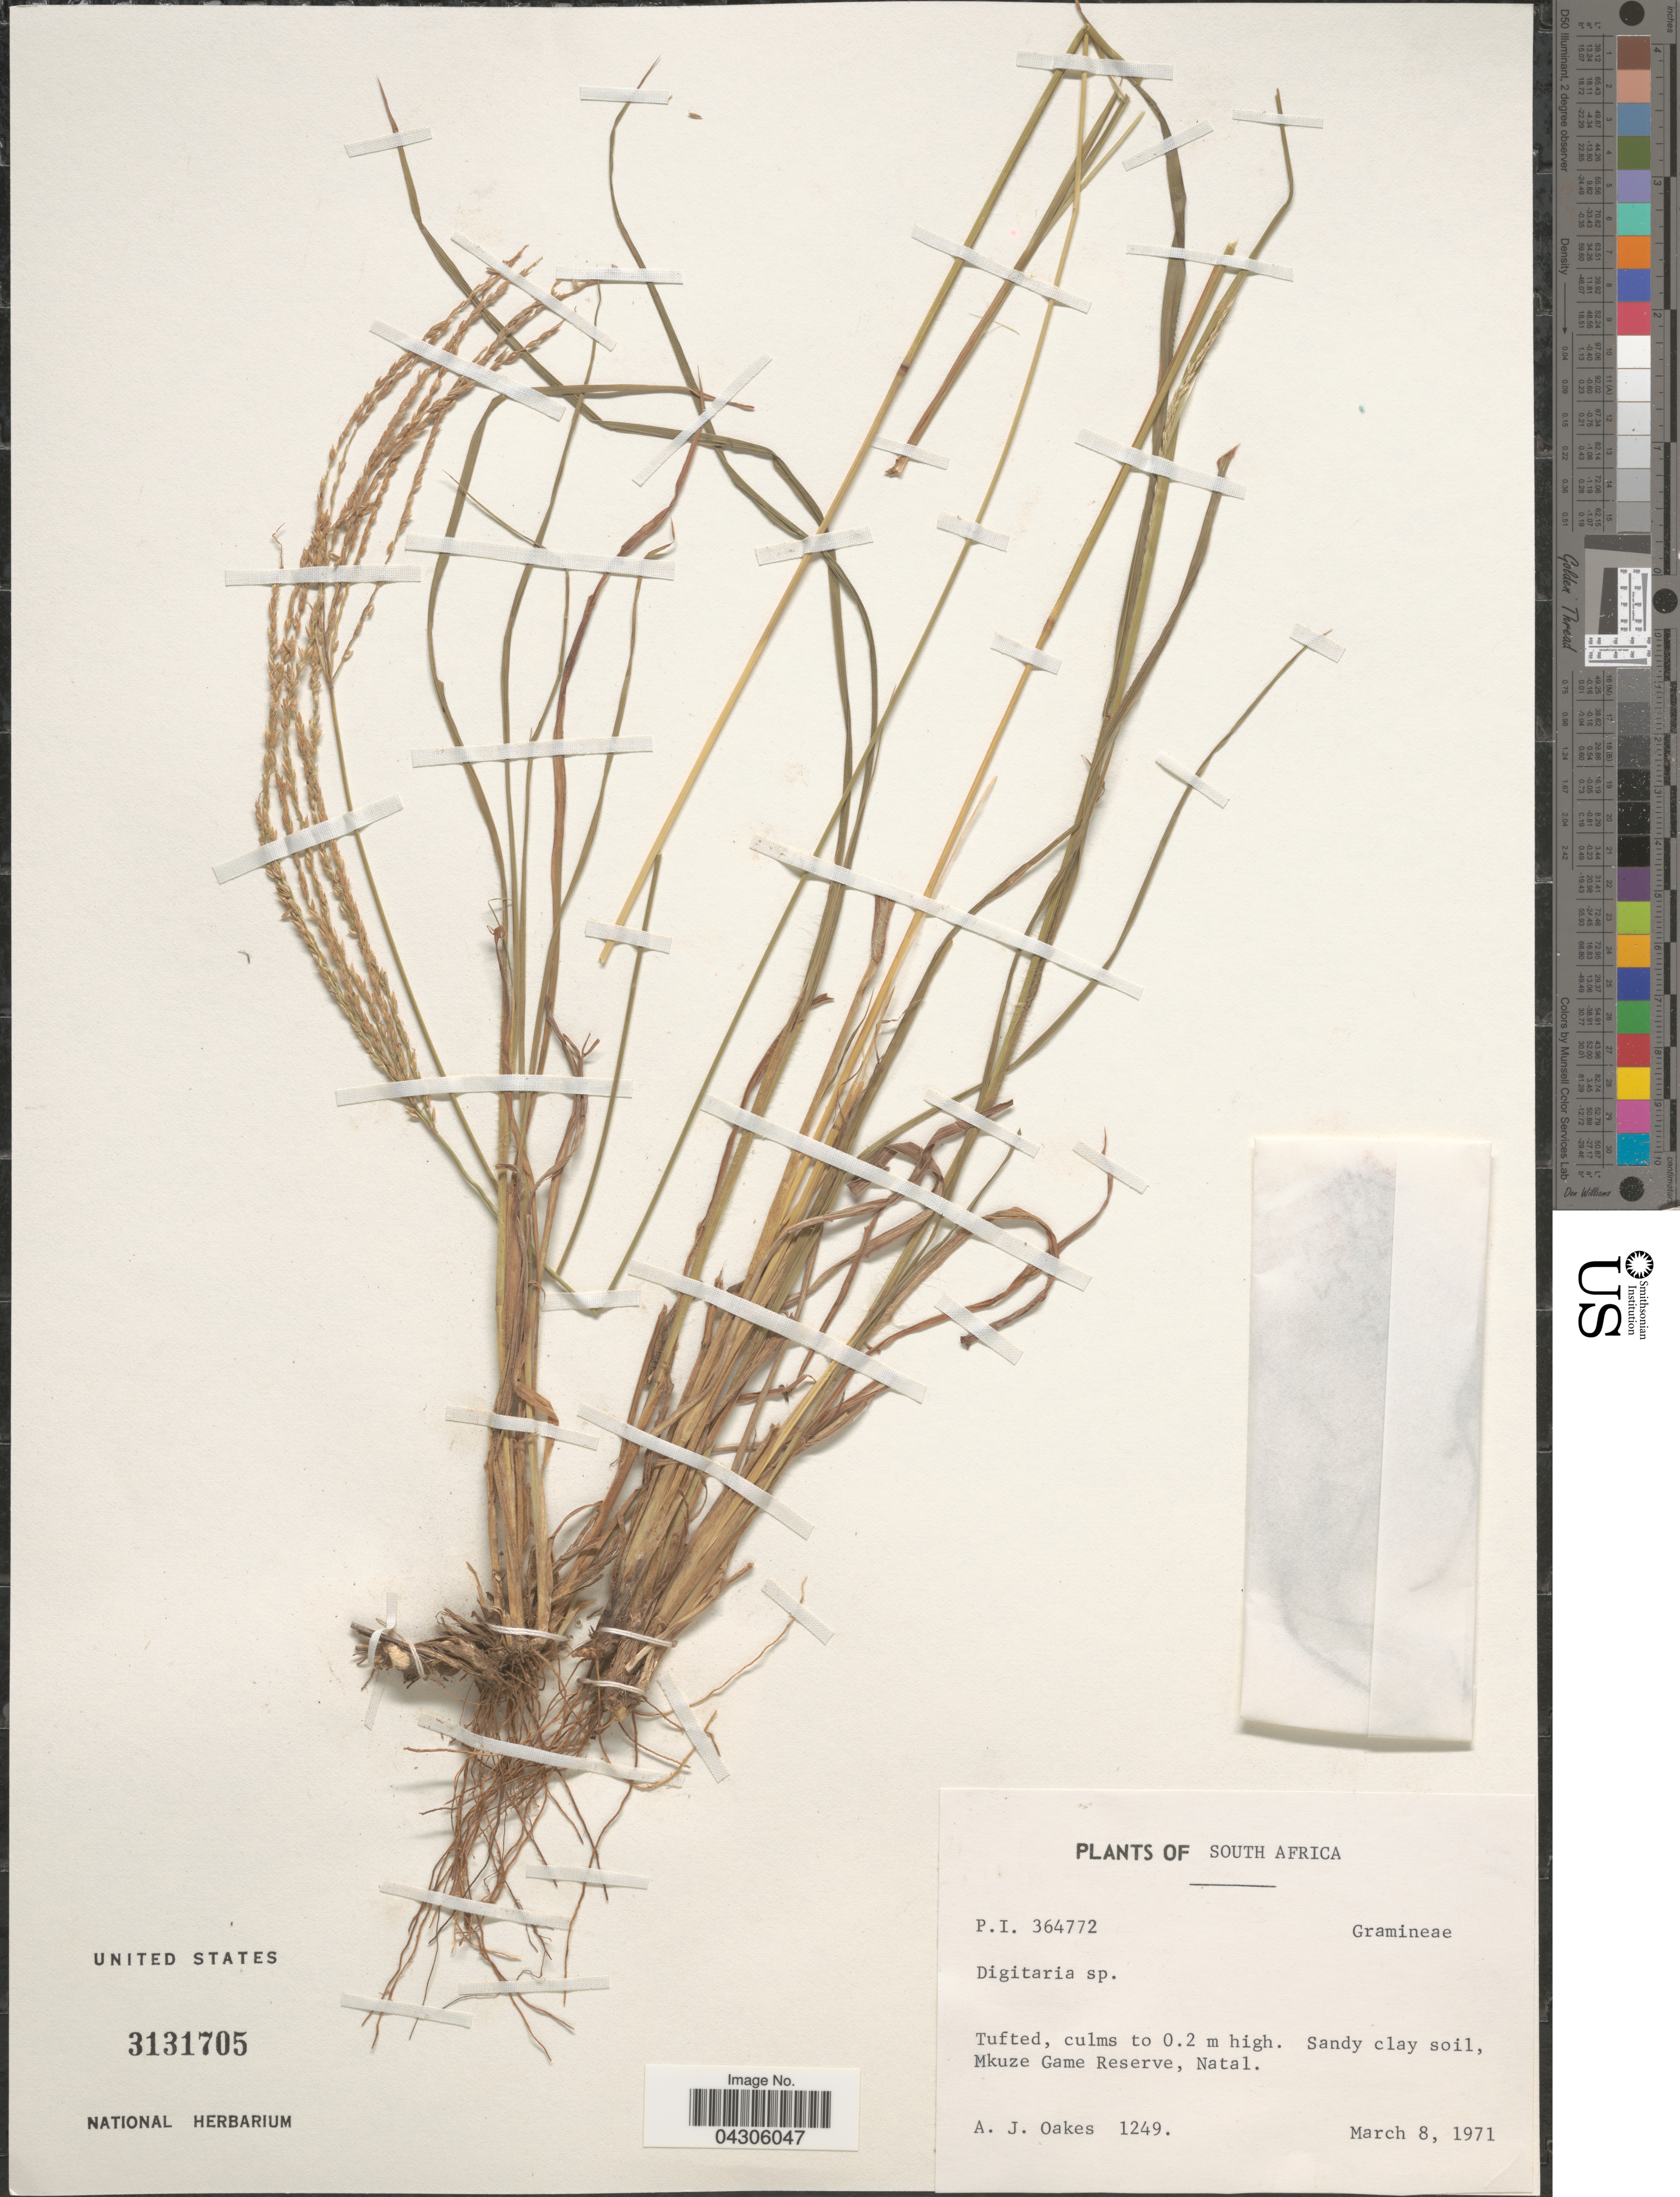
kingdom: Plantae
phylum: Tracheophyta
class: Liliopsida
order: Poales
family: Poaceae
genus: Digitaria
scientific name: Digitaria sp.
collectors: A. Oakes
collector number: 1249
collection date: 1971-03-08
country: South Africa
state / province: KwaZulu-Natal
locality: Sandy clay soil, Mkuze Game Reserve, Natal.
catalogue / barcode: US 3131705